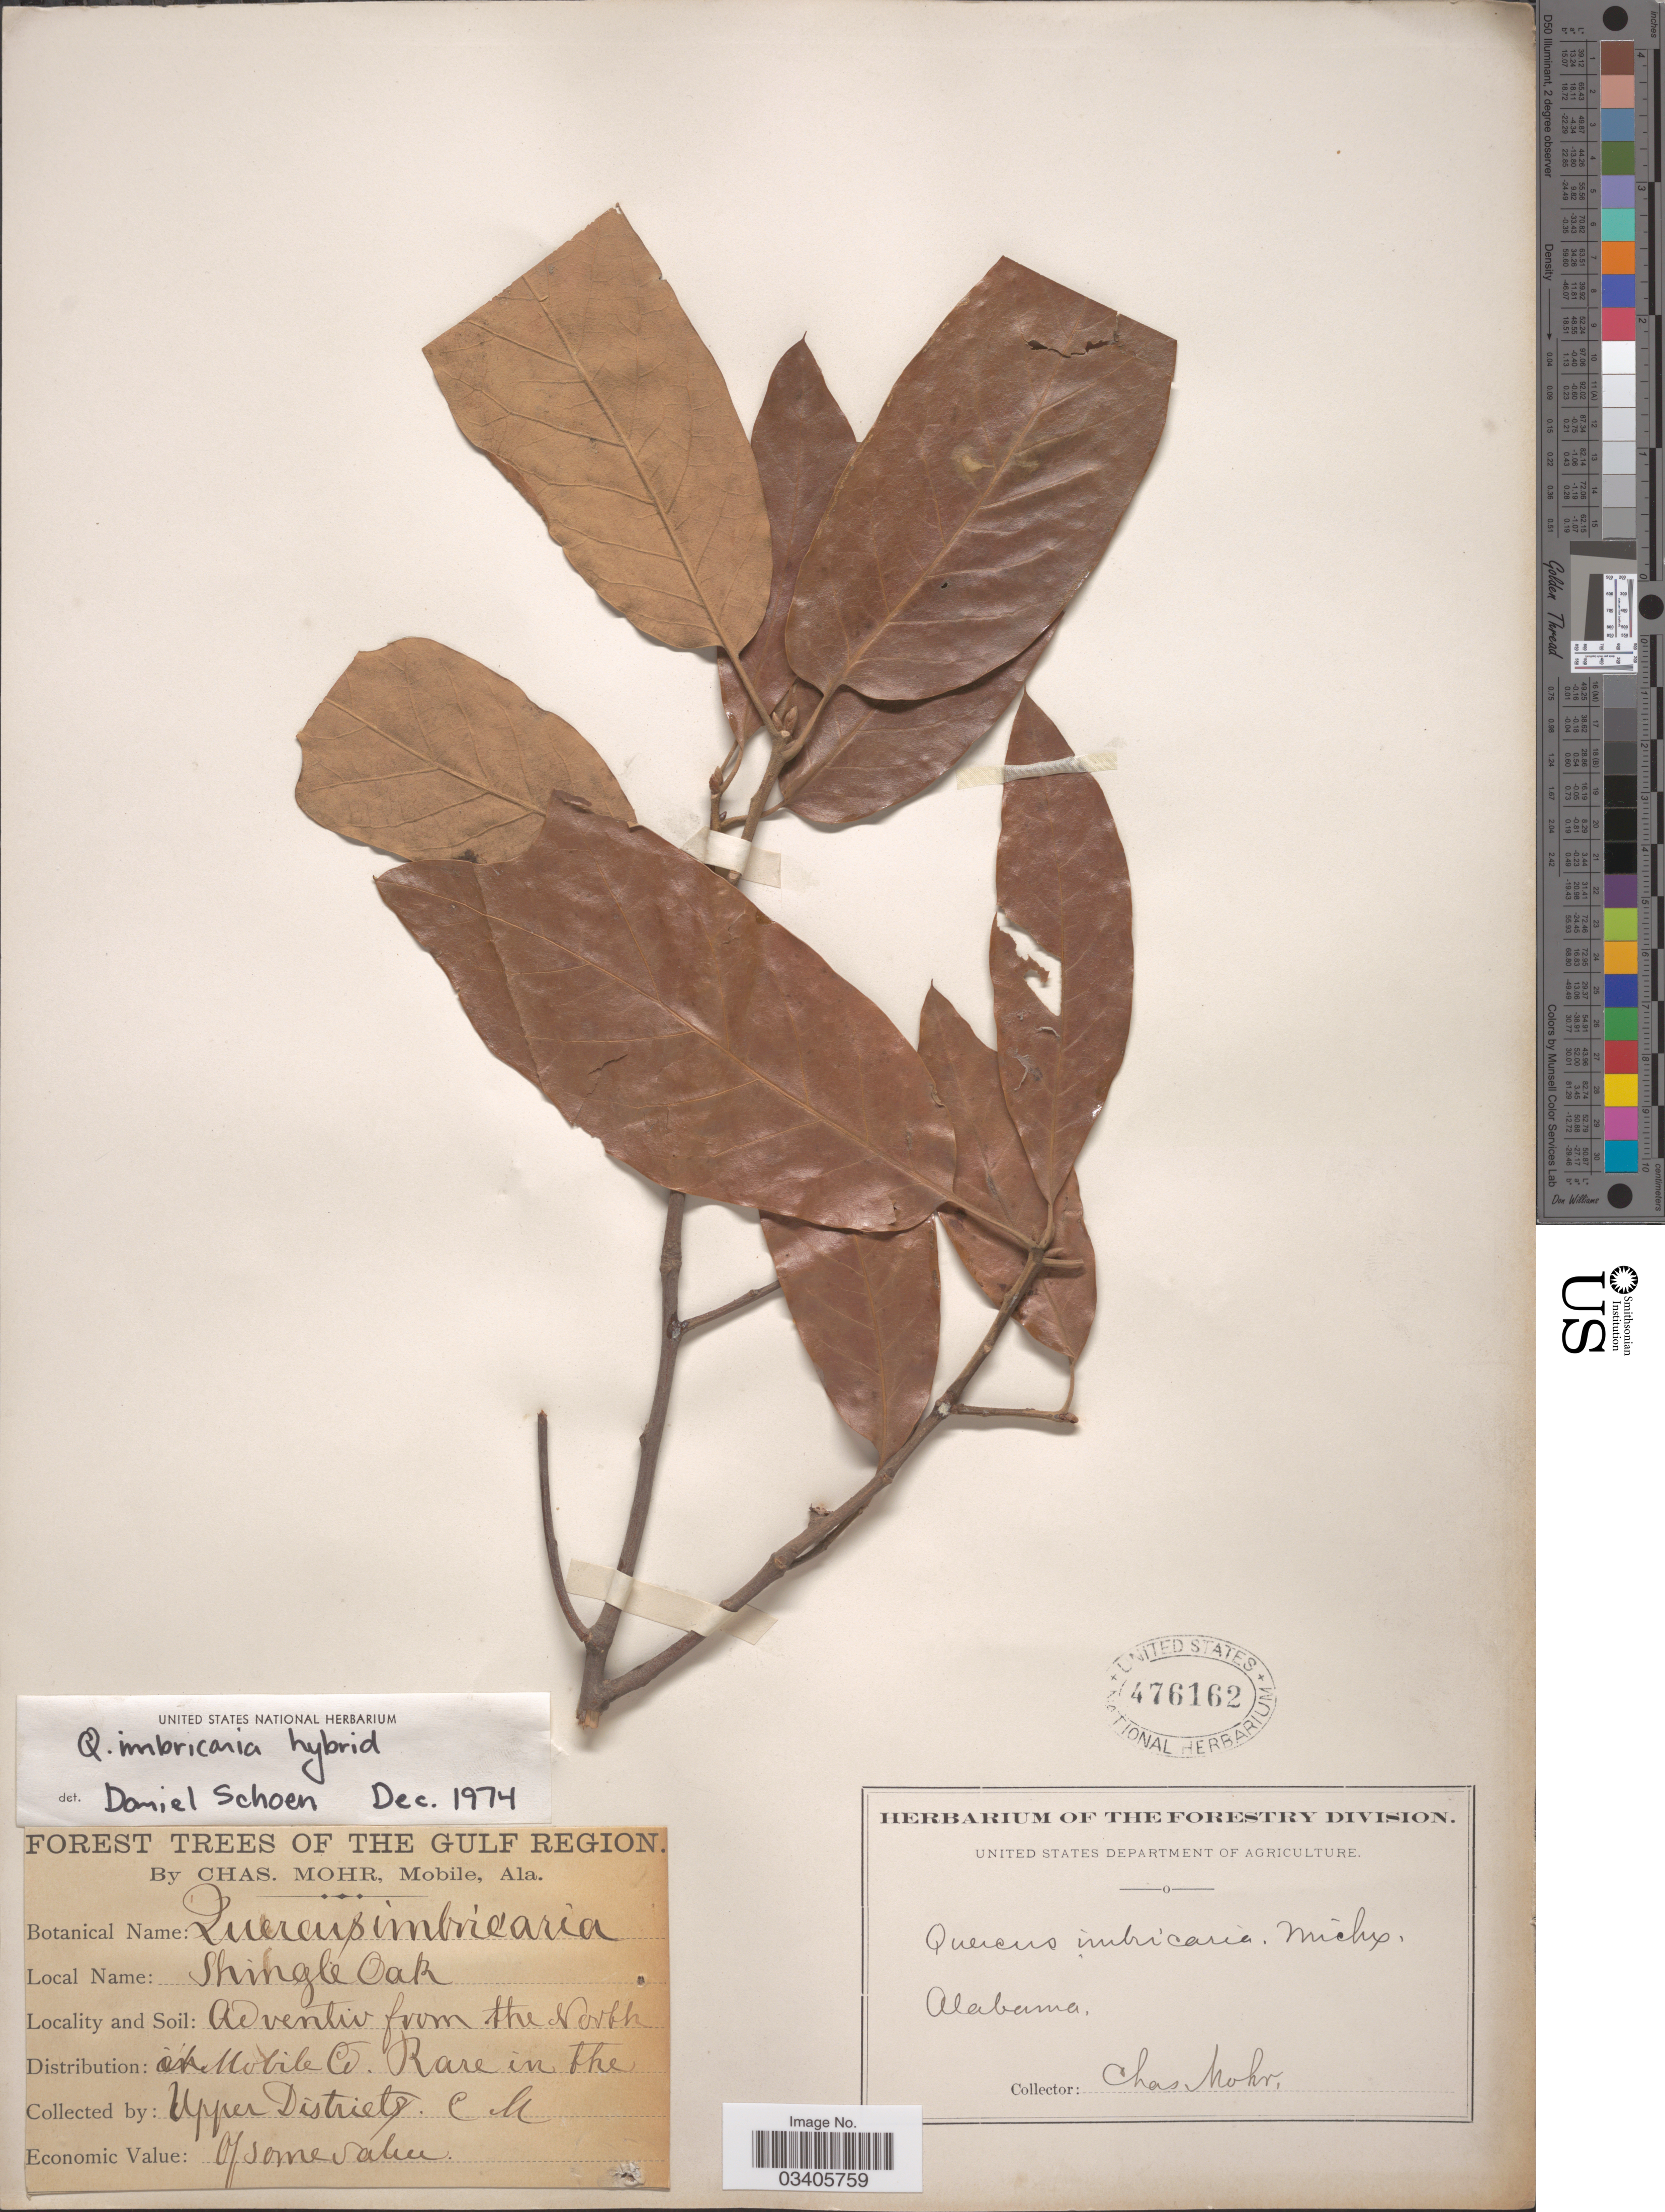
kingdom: Plantae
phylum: Tracheophyta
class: Magnoliopsida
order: Fagales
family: Fagaceae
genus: Quercus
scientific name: Quercus sp.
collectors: Mohr, C. T. (herbarium)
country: United States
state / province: Alabama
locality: Adventiv from the North Mobile Co. Rare in the Upper Districts.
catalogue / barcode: US 476162